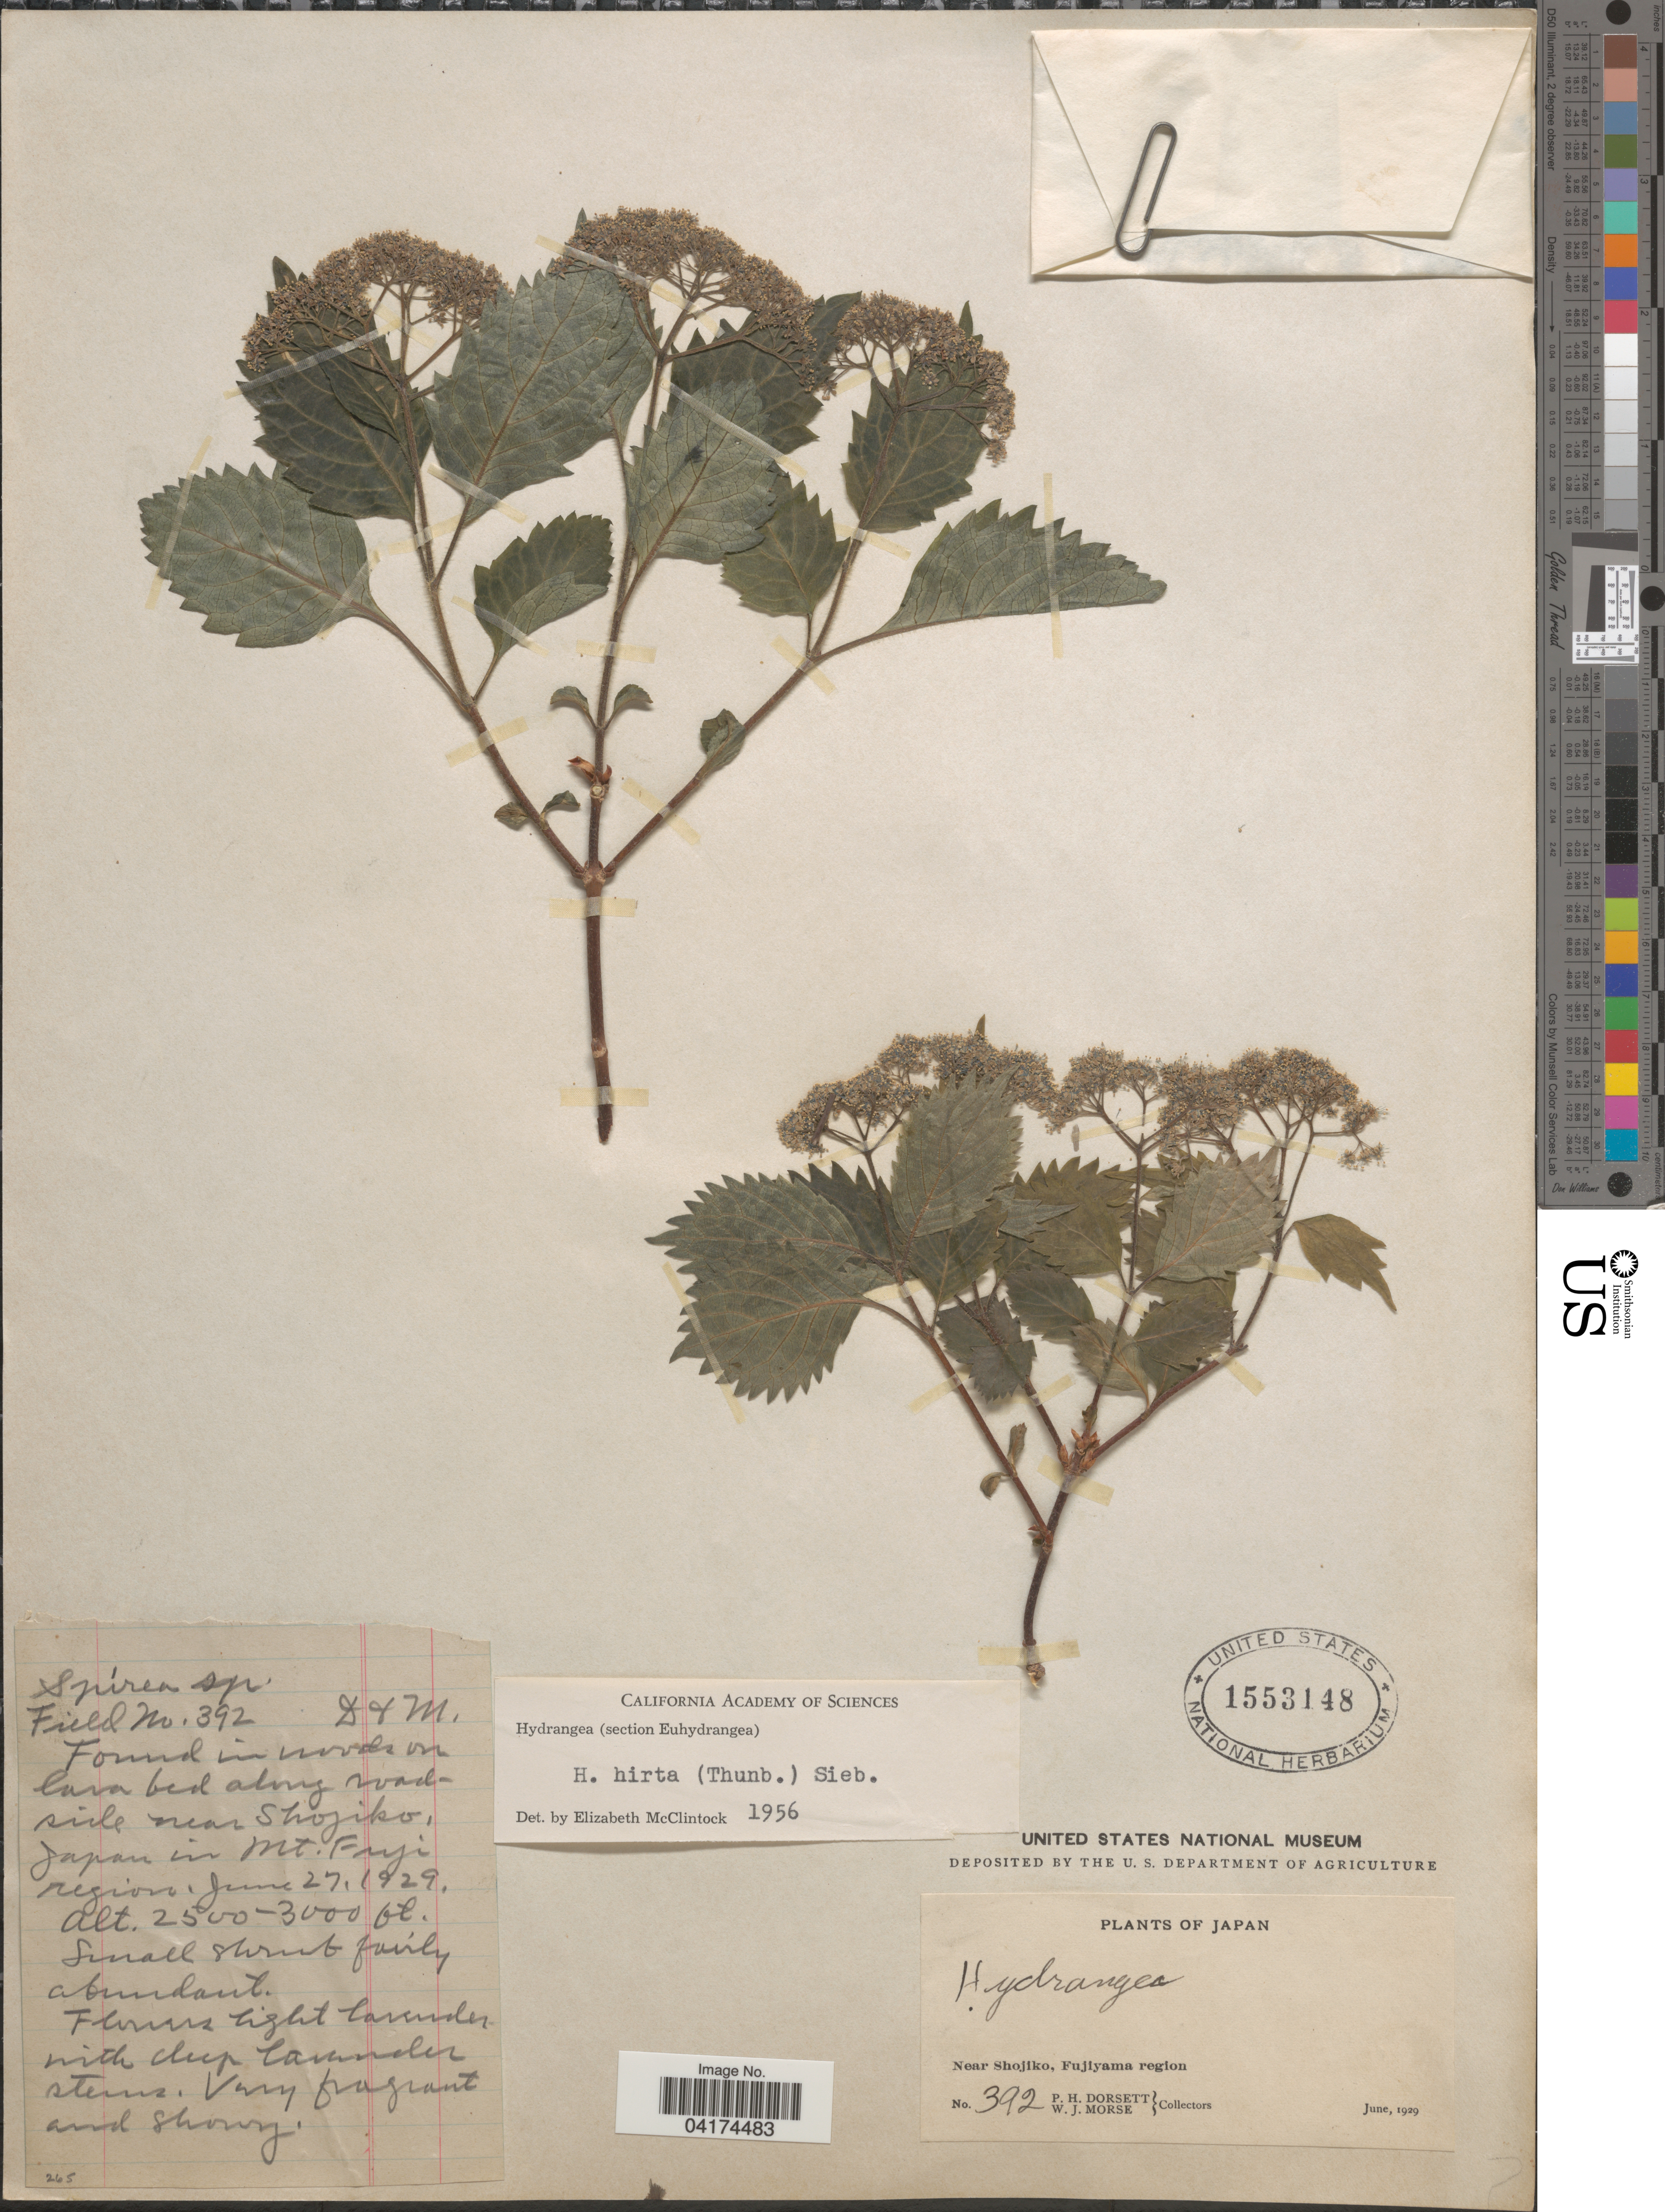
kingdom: Plantae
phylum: Tracheophyta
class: Magnoliopsida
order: Cornales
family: Hydrangeaceae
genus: Hydrangea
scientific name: Hydrangea hirta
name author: (Thunb.) Siebold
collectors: P. H. Dorsett & W. J. Morse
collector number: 392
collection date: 1929-06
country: Japan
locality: Near Shojiko, Fujiyama region.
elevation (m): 762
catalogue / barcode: US 1553148